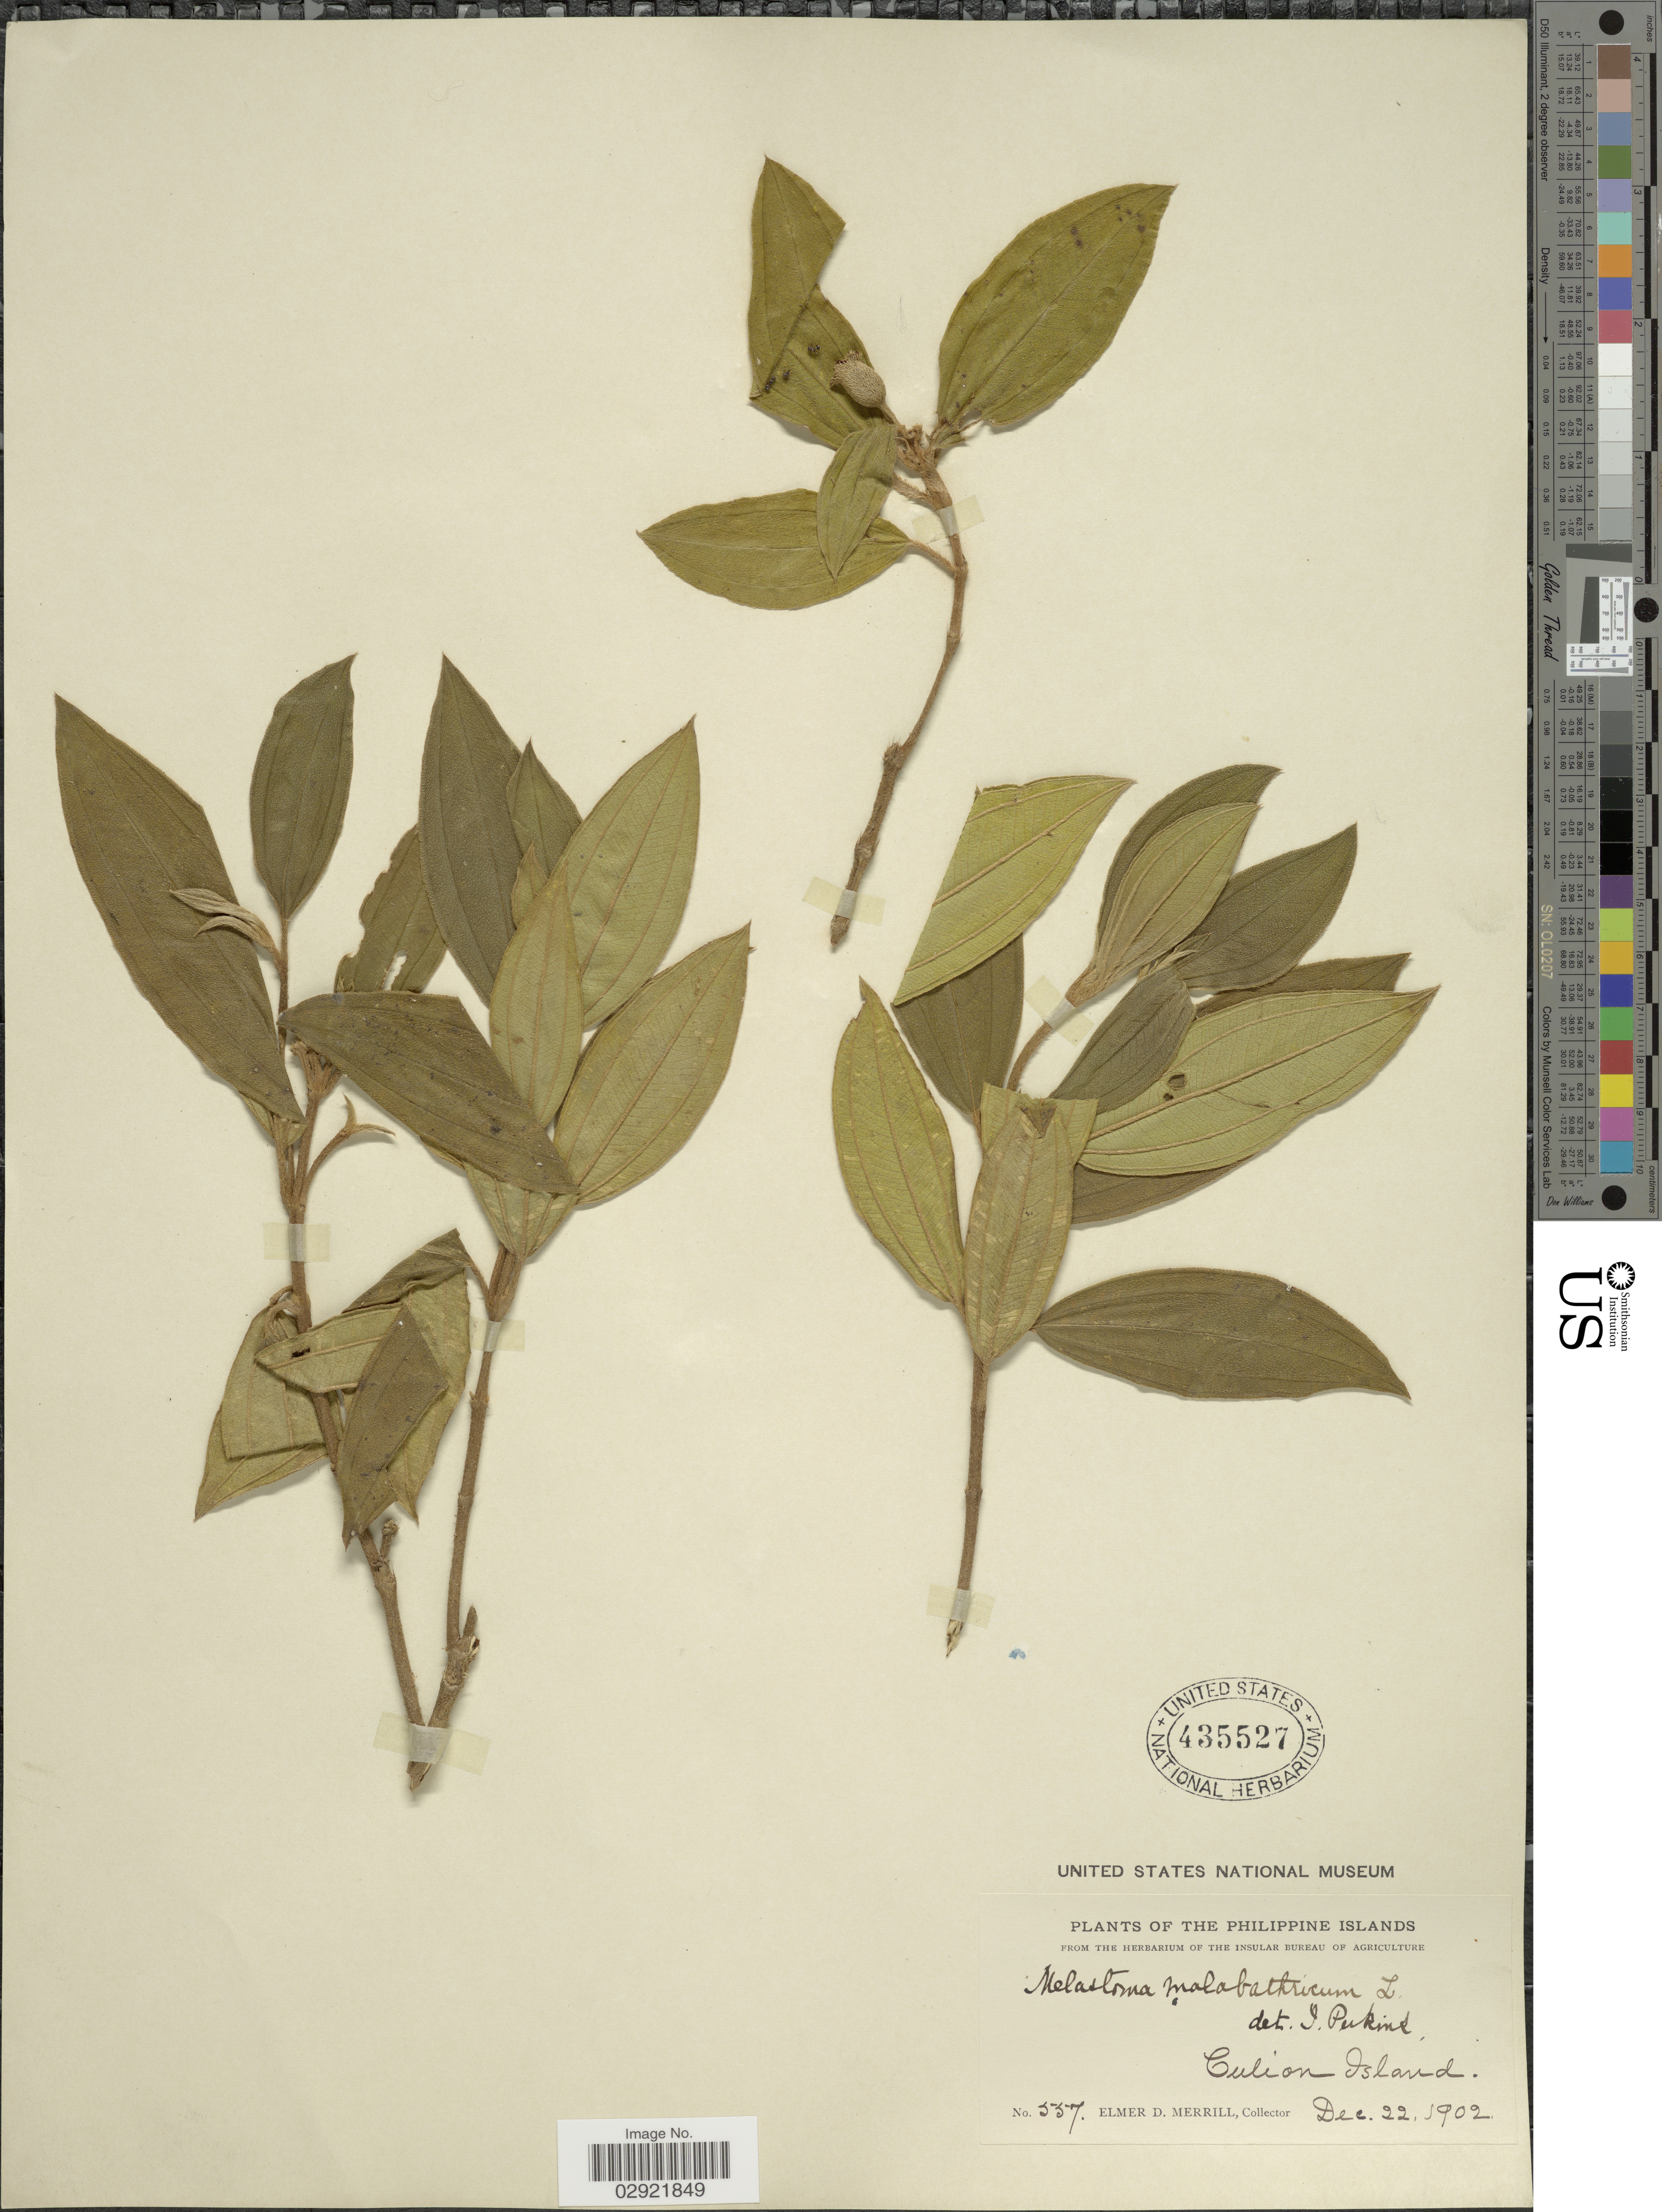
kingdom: Plantae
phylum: Tracheophyta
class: Magnoliopsida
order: Myrtales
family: Melastomataceae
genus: Melastoma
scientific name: Melastoma malabathricum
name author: L.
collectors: E. D. Merrill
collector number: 557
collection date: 1902-12-22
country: Philippines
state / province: Mimaropa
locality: Philippine Islands. Culion Island.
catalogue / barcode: US 435527